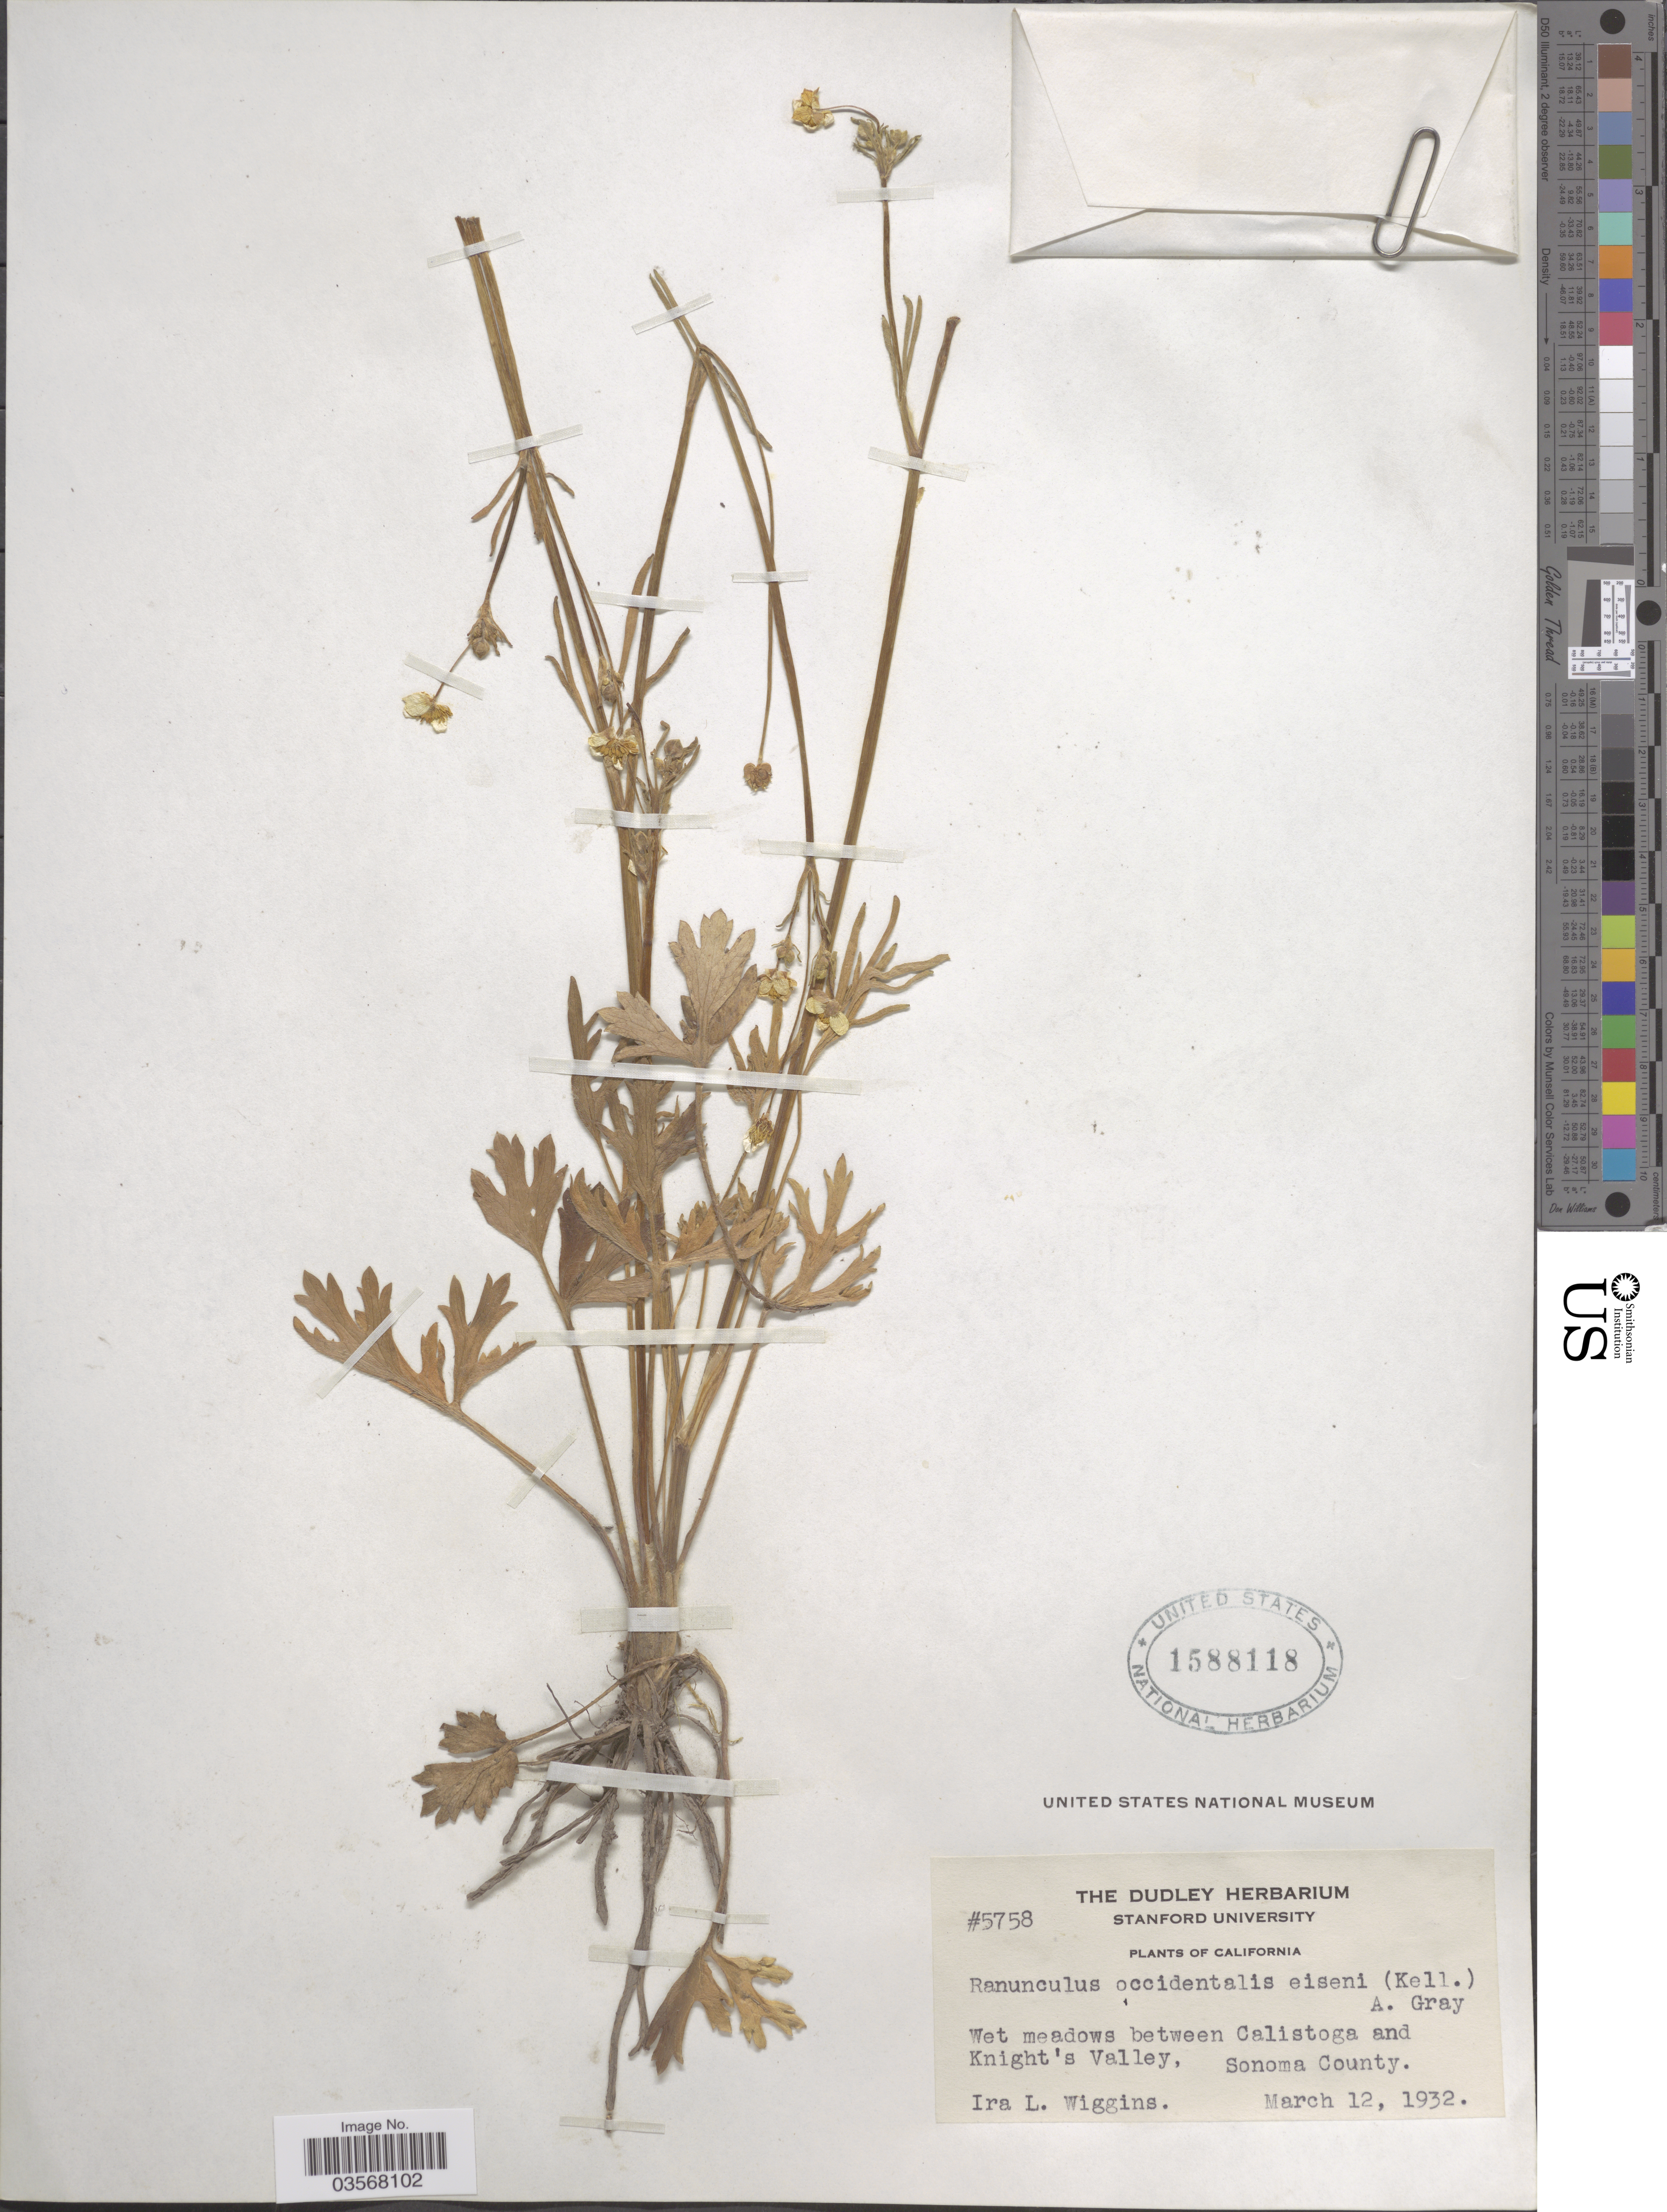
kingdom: Plantae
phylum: Tracheophyta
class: Magnoliopsida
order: Ranunculales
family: Ranunculaceae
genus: Ranunculus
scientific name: Ranunculus occidentalis var. eisenii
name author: Nutt.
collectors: I. L. Wiggins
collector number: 5758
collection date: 1932-03-12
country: United States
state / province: California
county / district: Sonoma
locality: Wet meadows between Calistoga and Knight's Valley. Sonoma County.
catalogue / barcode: US 1588118